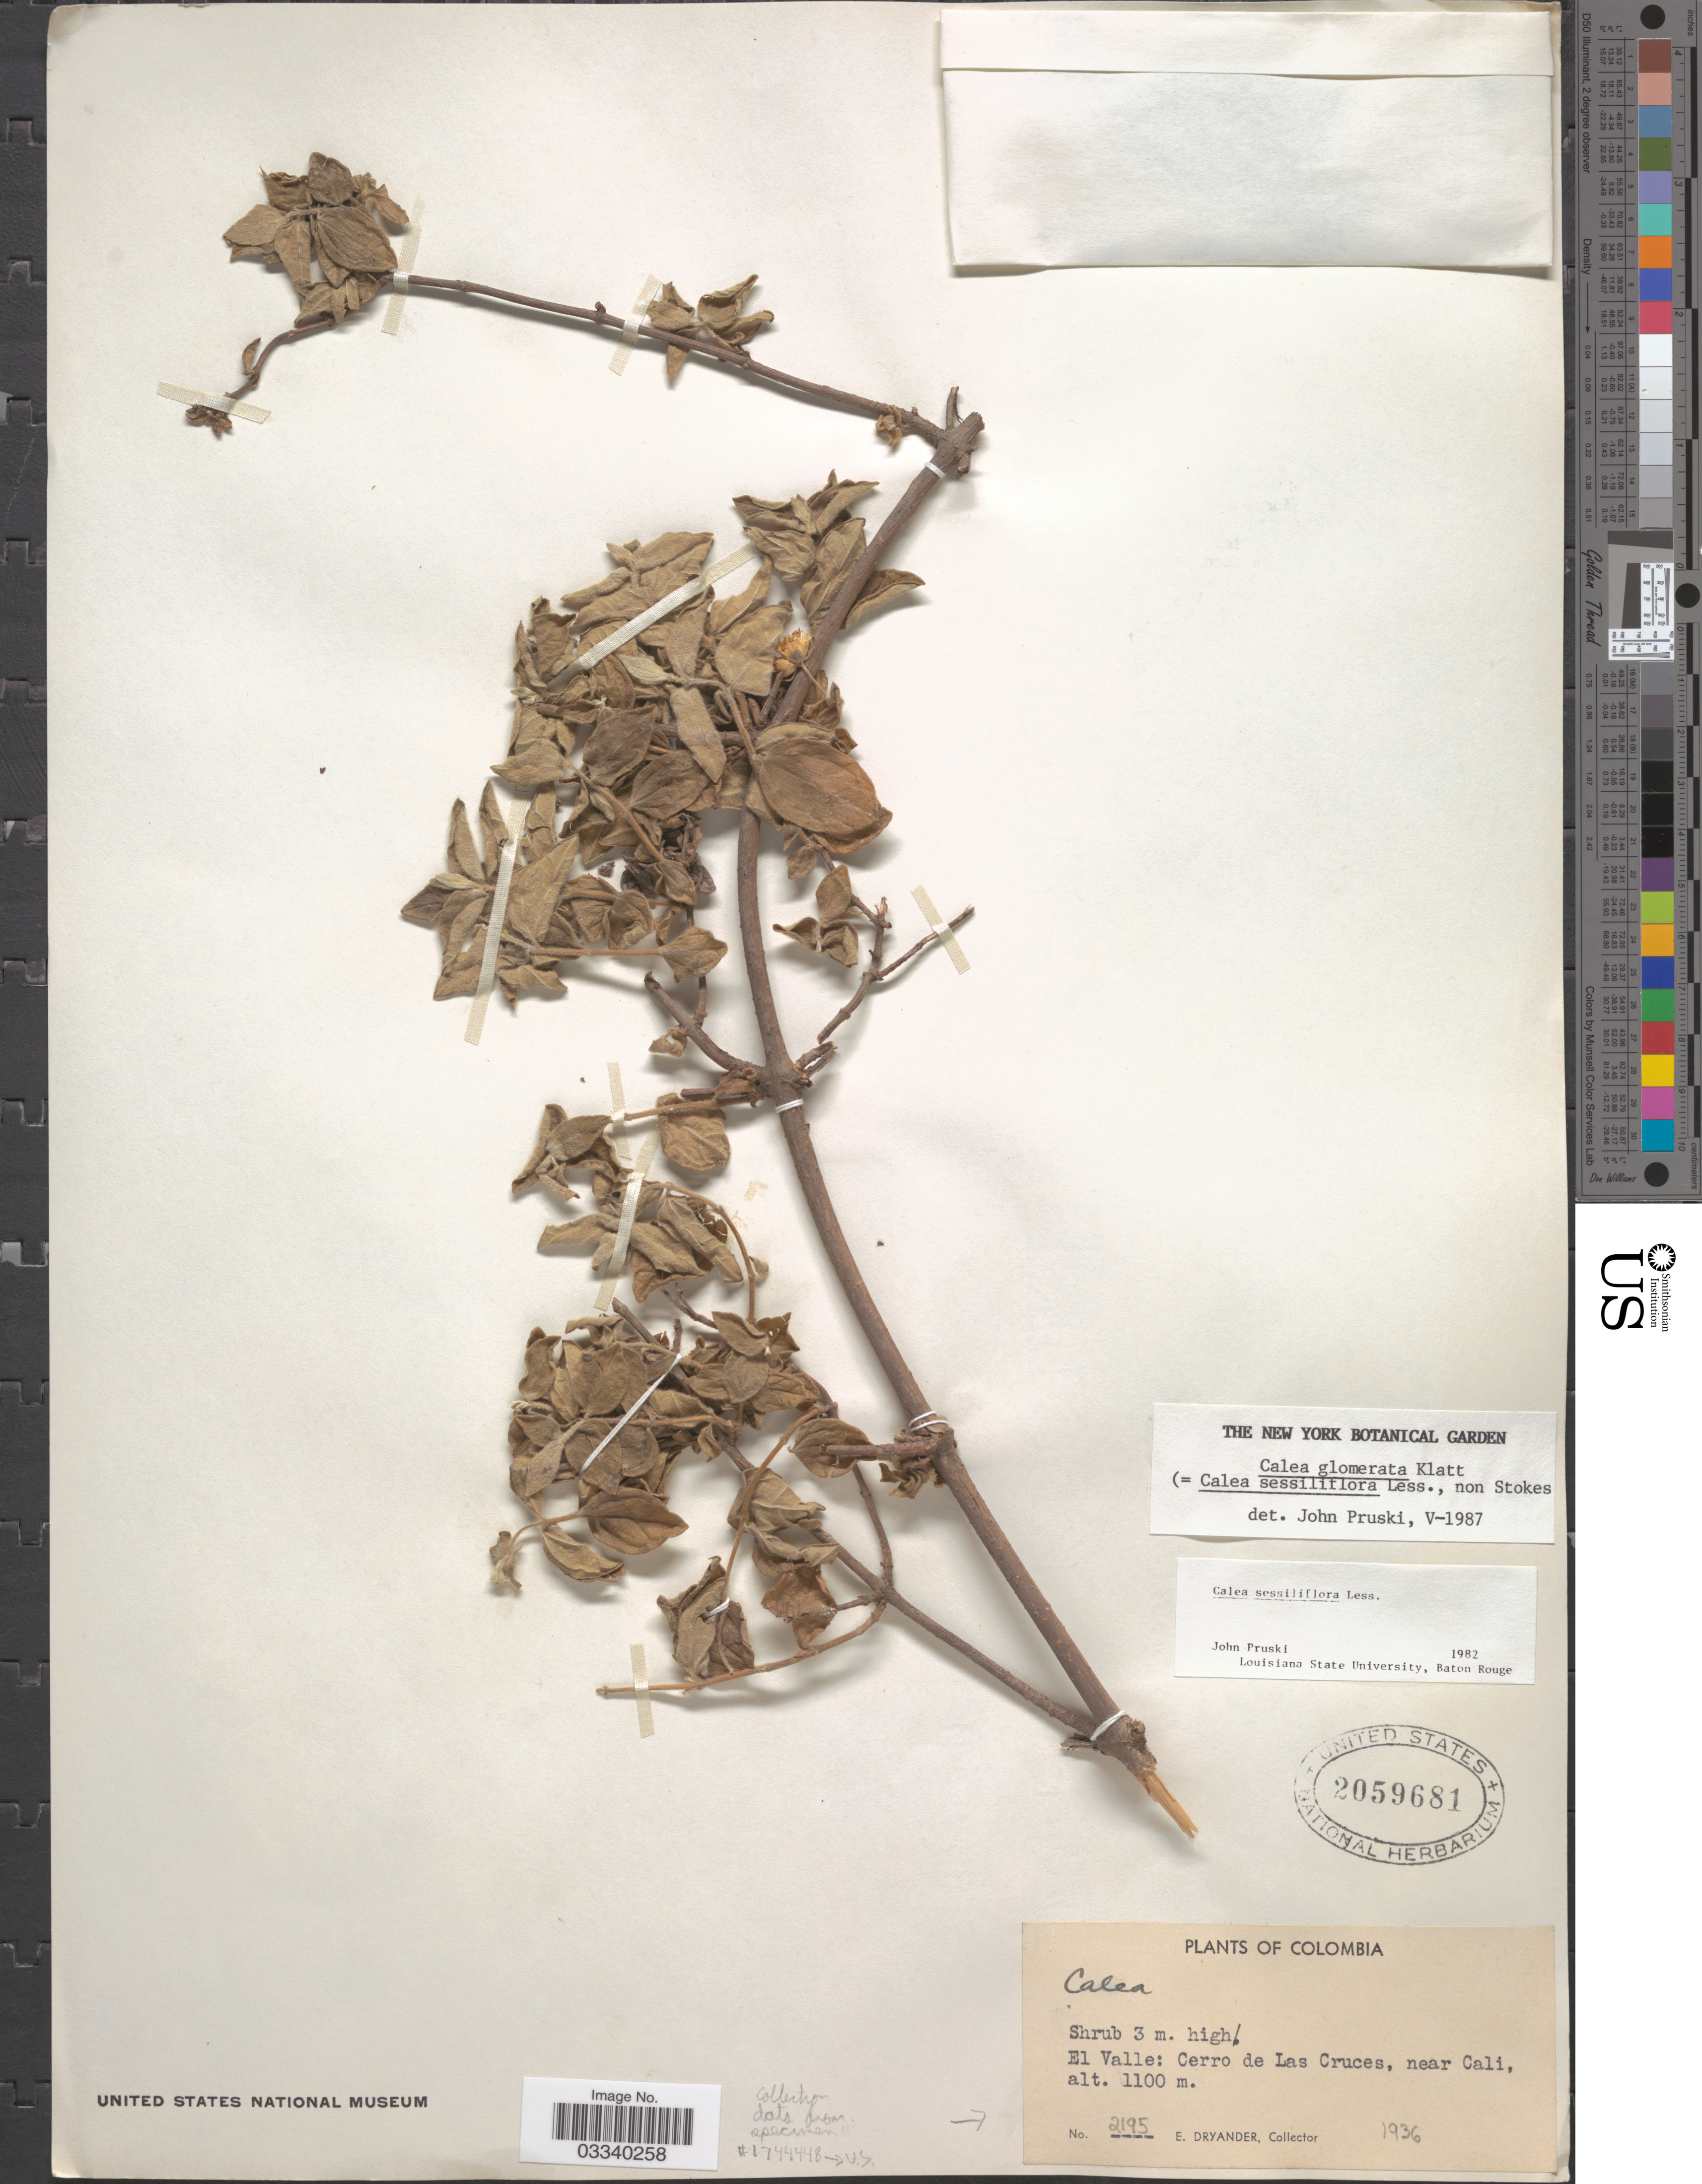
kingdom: Plantae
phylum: Tracheophyta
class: Magnoliopsida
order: Asterales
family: Asteraceae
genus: Calea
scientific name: Calea sessiliflora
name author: Less.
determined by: Pruski, J. F.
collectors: E. Dryander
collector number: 2195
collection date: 1936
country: Colombia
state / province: Valle del Cauca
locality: El Valle: Cerro de Las Cruces, near Cali.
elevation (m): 1100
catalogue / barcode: US 2059681